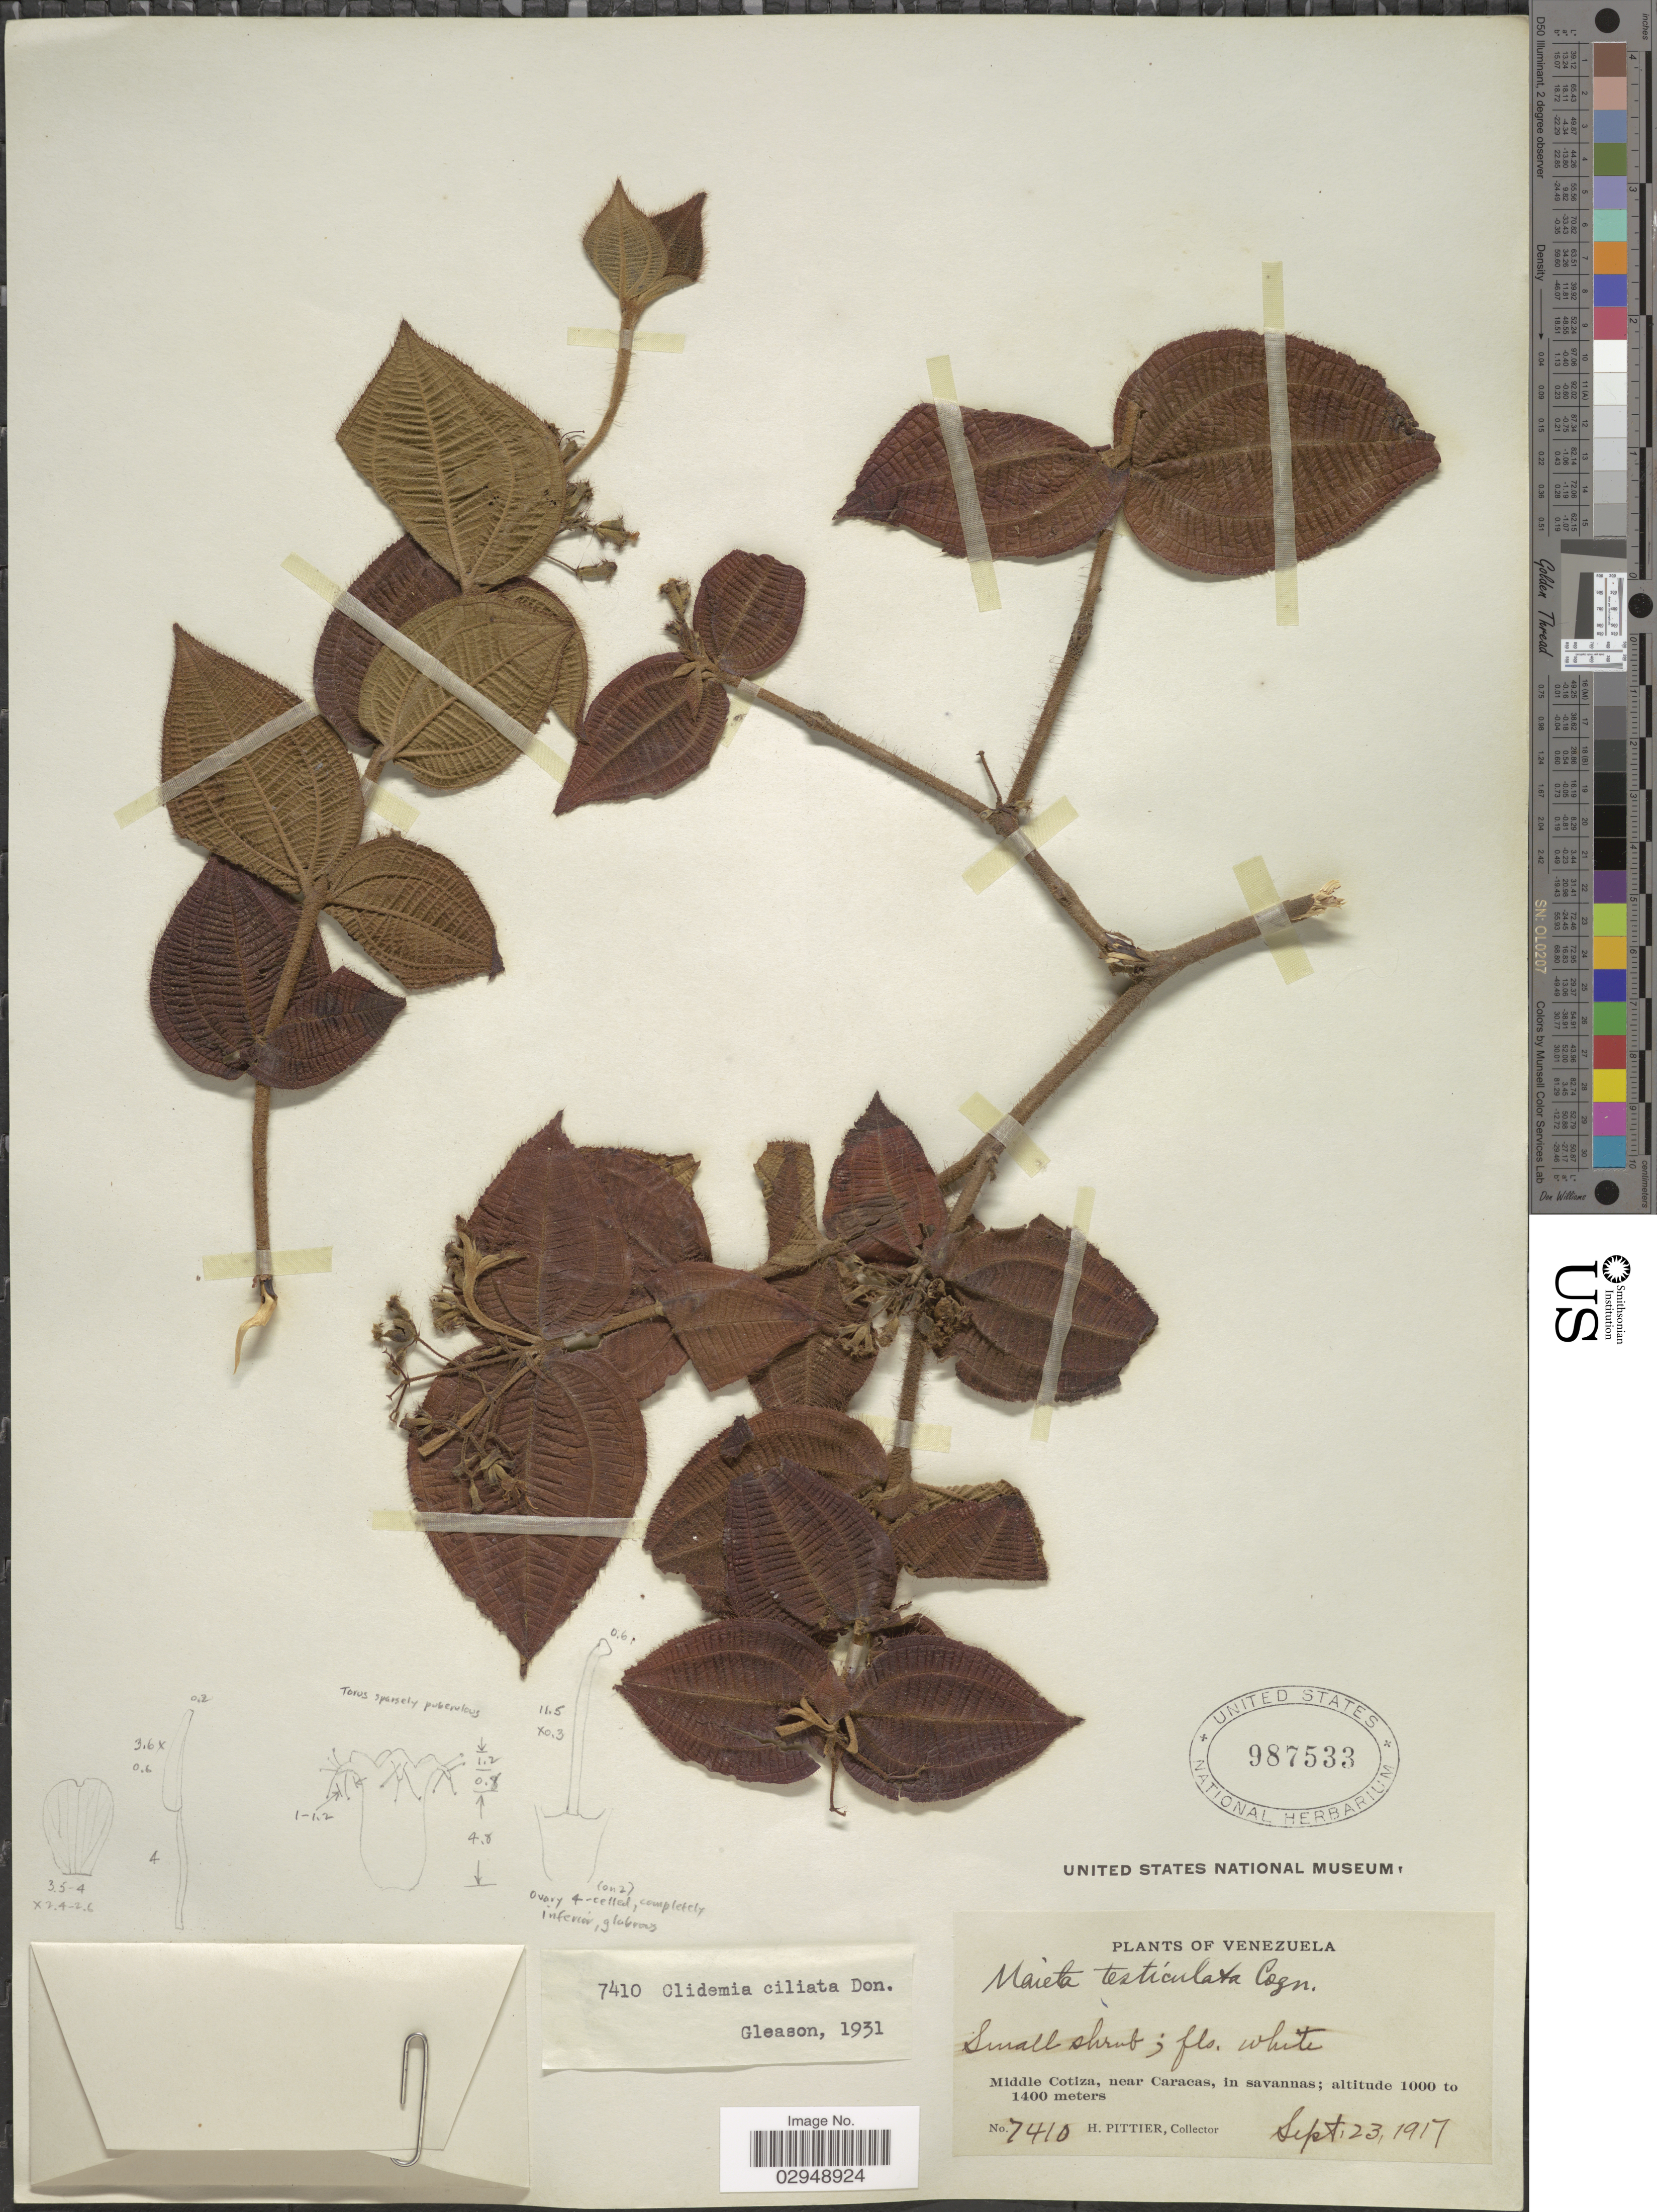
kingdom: Plantae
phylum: Tracheophyta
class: Magnoliopsida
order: Myrtales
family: Melastomataceae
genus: Clidemia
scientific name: Clidemia ciliata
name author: D. Don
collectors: H. F. Pittier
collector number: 7410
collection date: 1917-09-23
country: Venezuela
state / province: Distrito Federal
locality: Middle Cotiza, near Caracas.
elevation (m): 1000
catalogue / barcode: US 987533